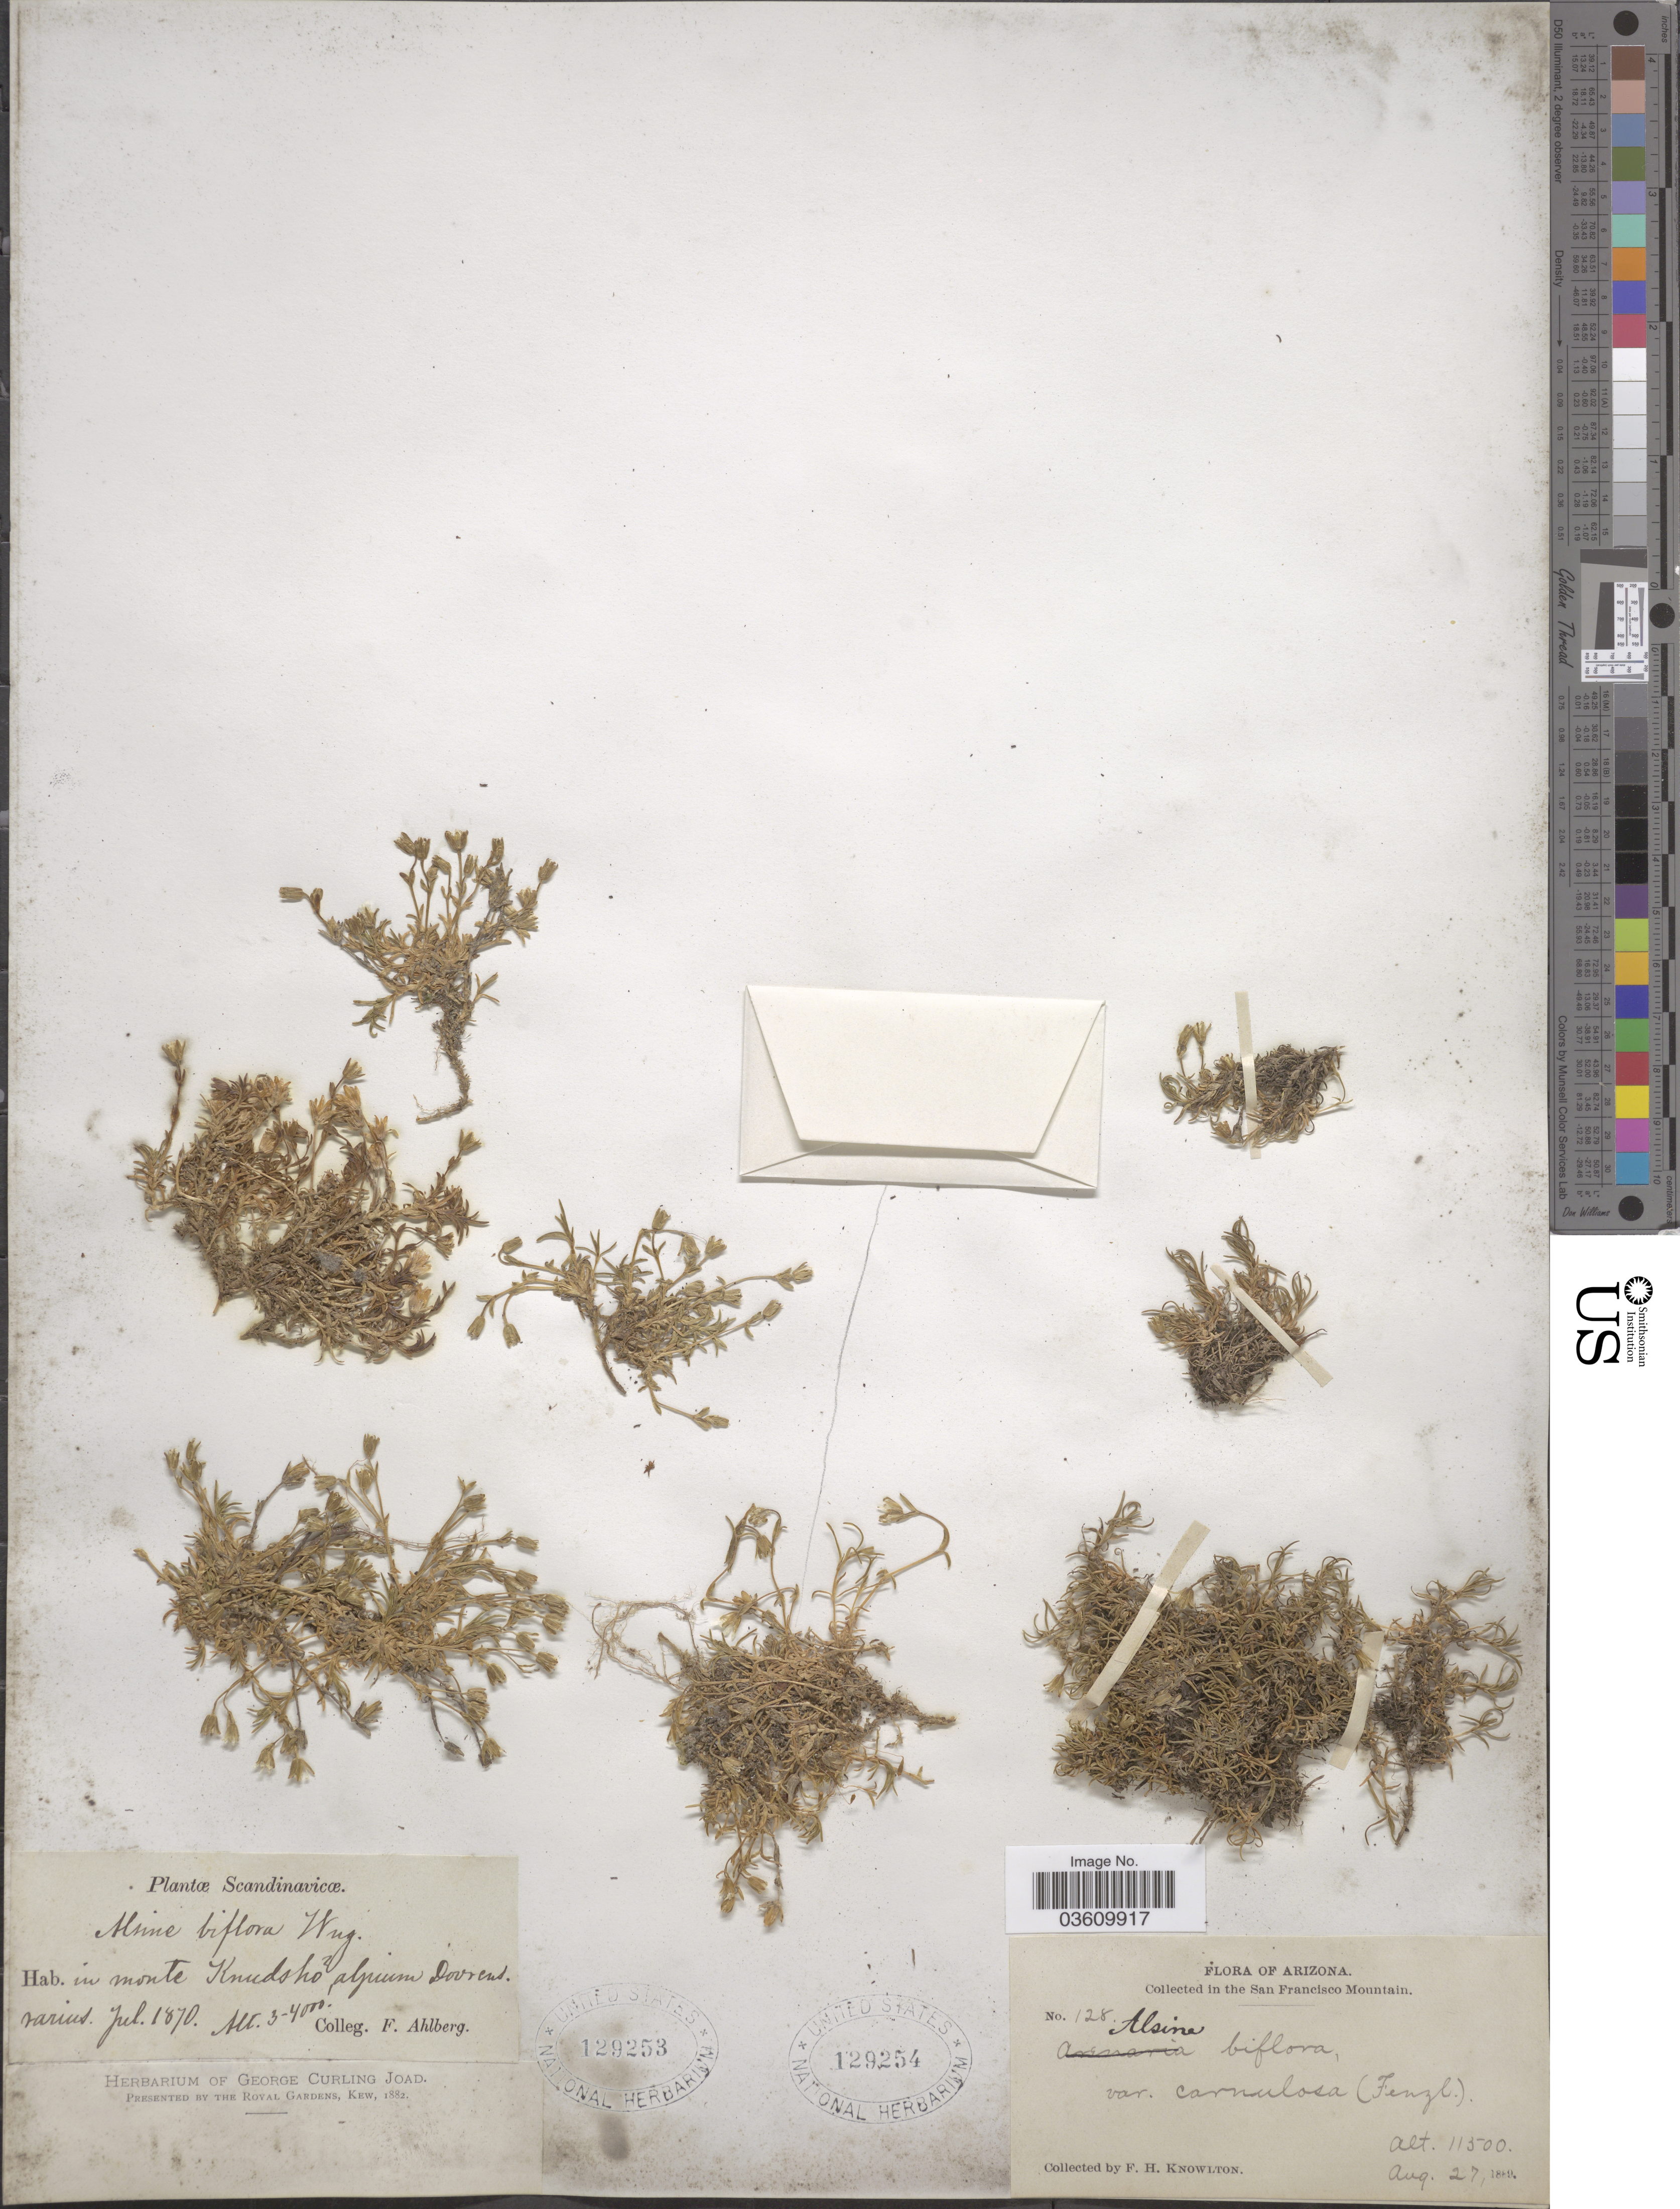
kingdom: Plantae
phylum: Tracheophyta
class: Magnoliopsida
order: Caryophyllales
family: Caryophyllaceae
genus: Cherleria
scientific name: Cherleria biflora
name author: (L.) A.J. Moore & Dillenb.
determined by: Strong, M. T., (US), Smithsonian Institution - National Museum of Natural History (UNITED STATES)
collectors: F. H. Knowlton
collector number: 128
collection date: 1889-08-27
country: United States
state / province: Arizona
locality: In the San Francisco Mountain.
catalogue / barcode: US 129254-2